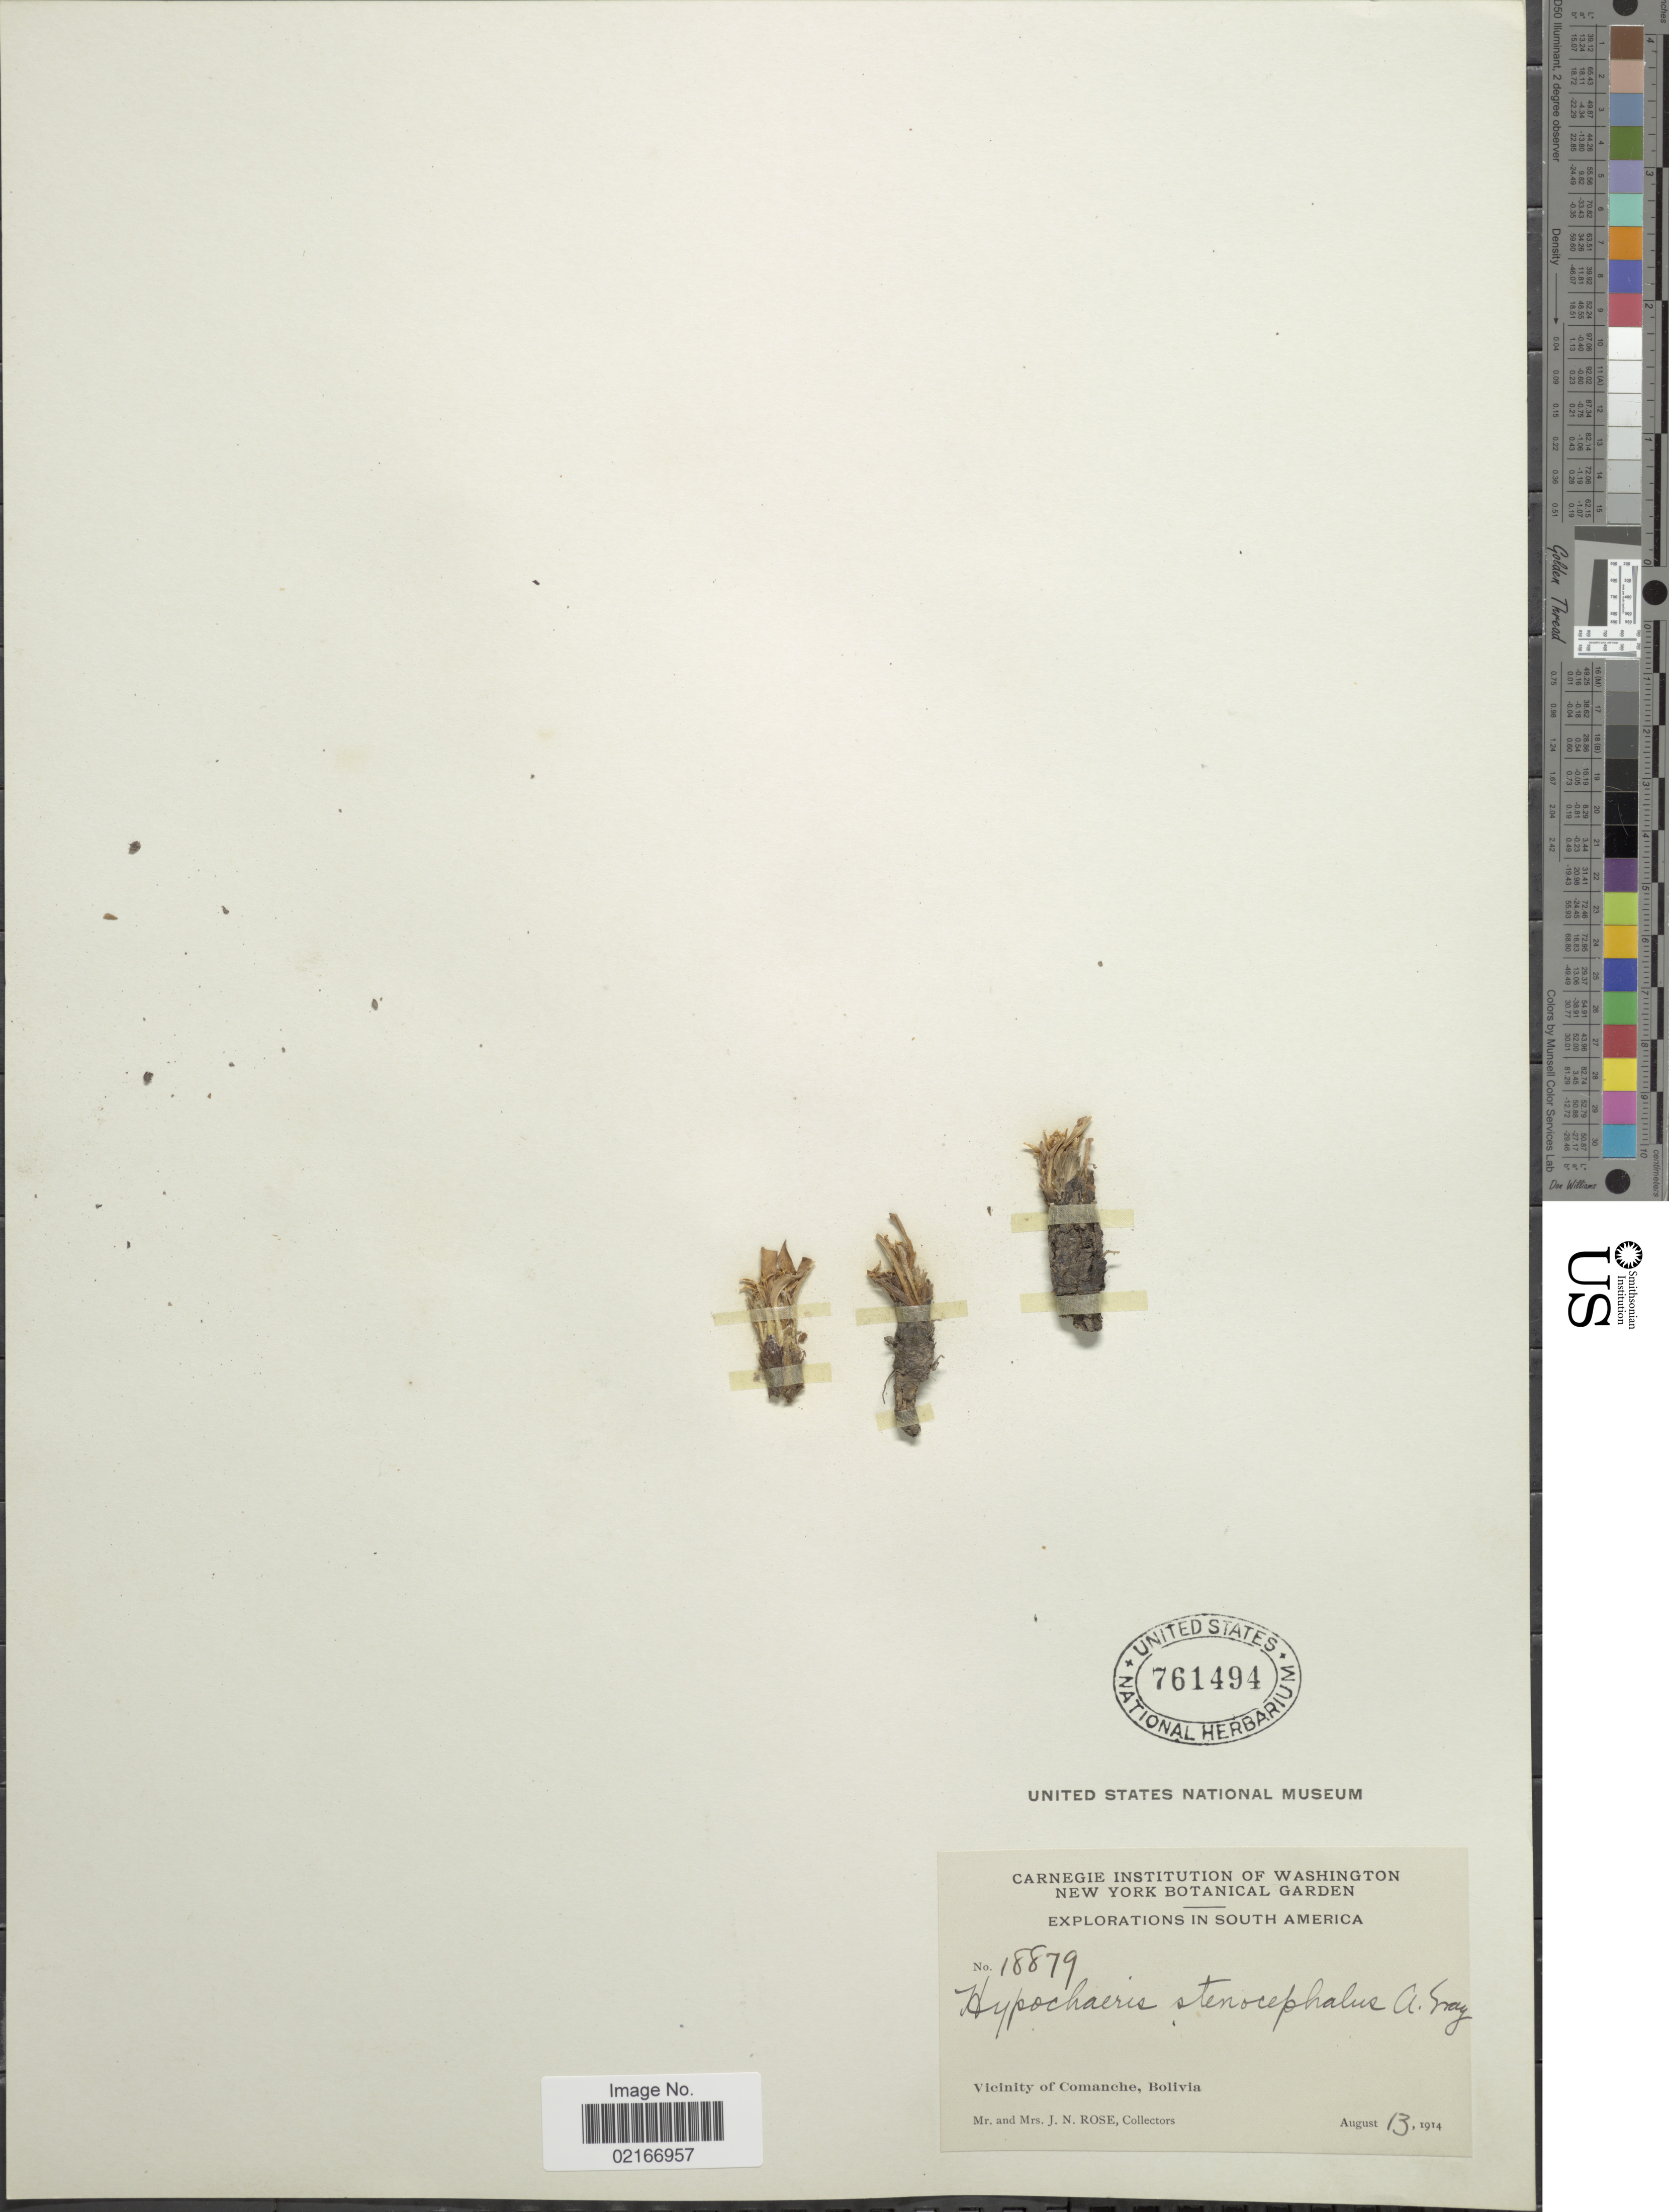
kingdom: Plantae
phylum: Tracheophyta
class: Magnoliopsida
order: Asterales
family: Asteraceae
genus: Hypochaeris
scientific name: Hypochaeris taraxacoides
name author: Ball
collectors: J. N. Rose & L. B. Rose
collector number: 18879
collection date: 1914-08-13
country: Bolivia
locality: Vicinity of Comanche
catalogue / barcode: US 761494